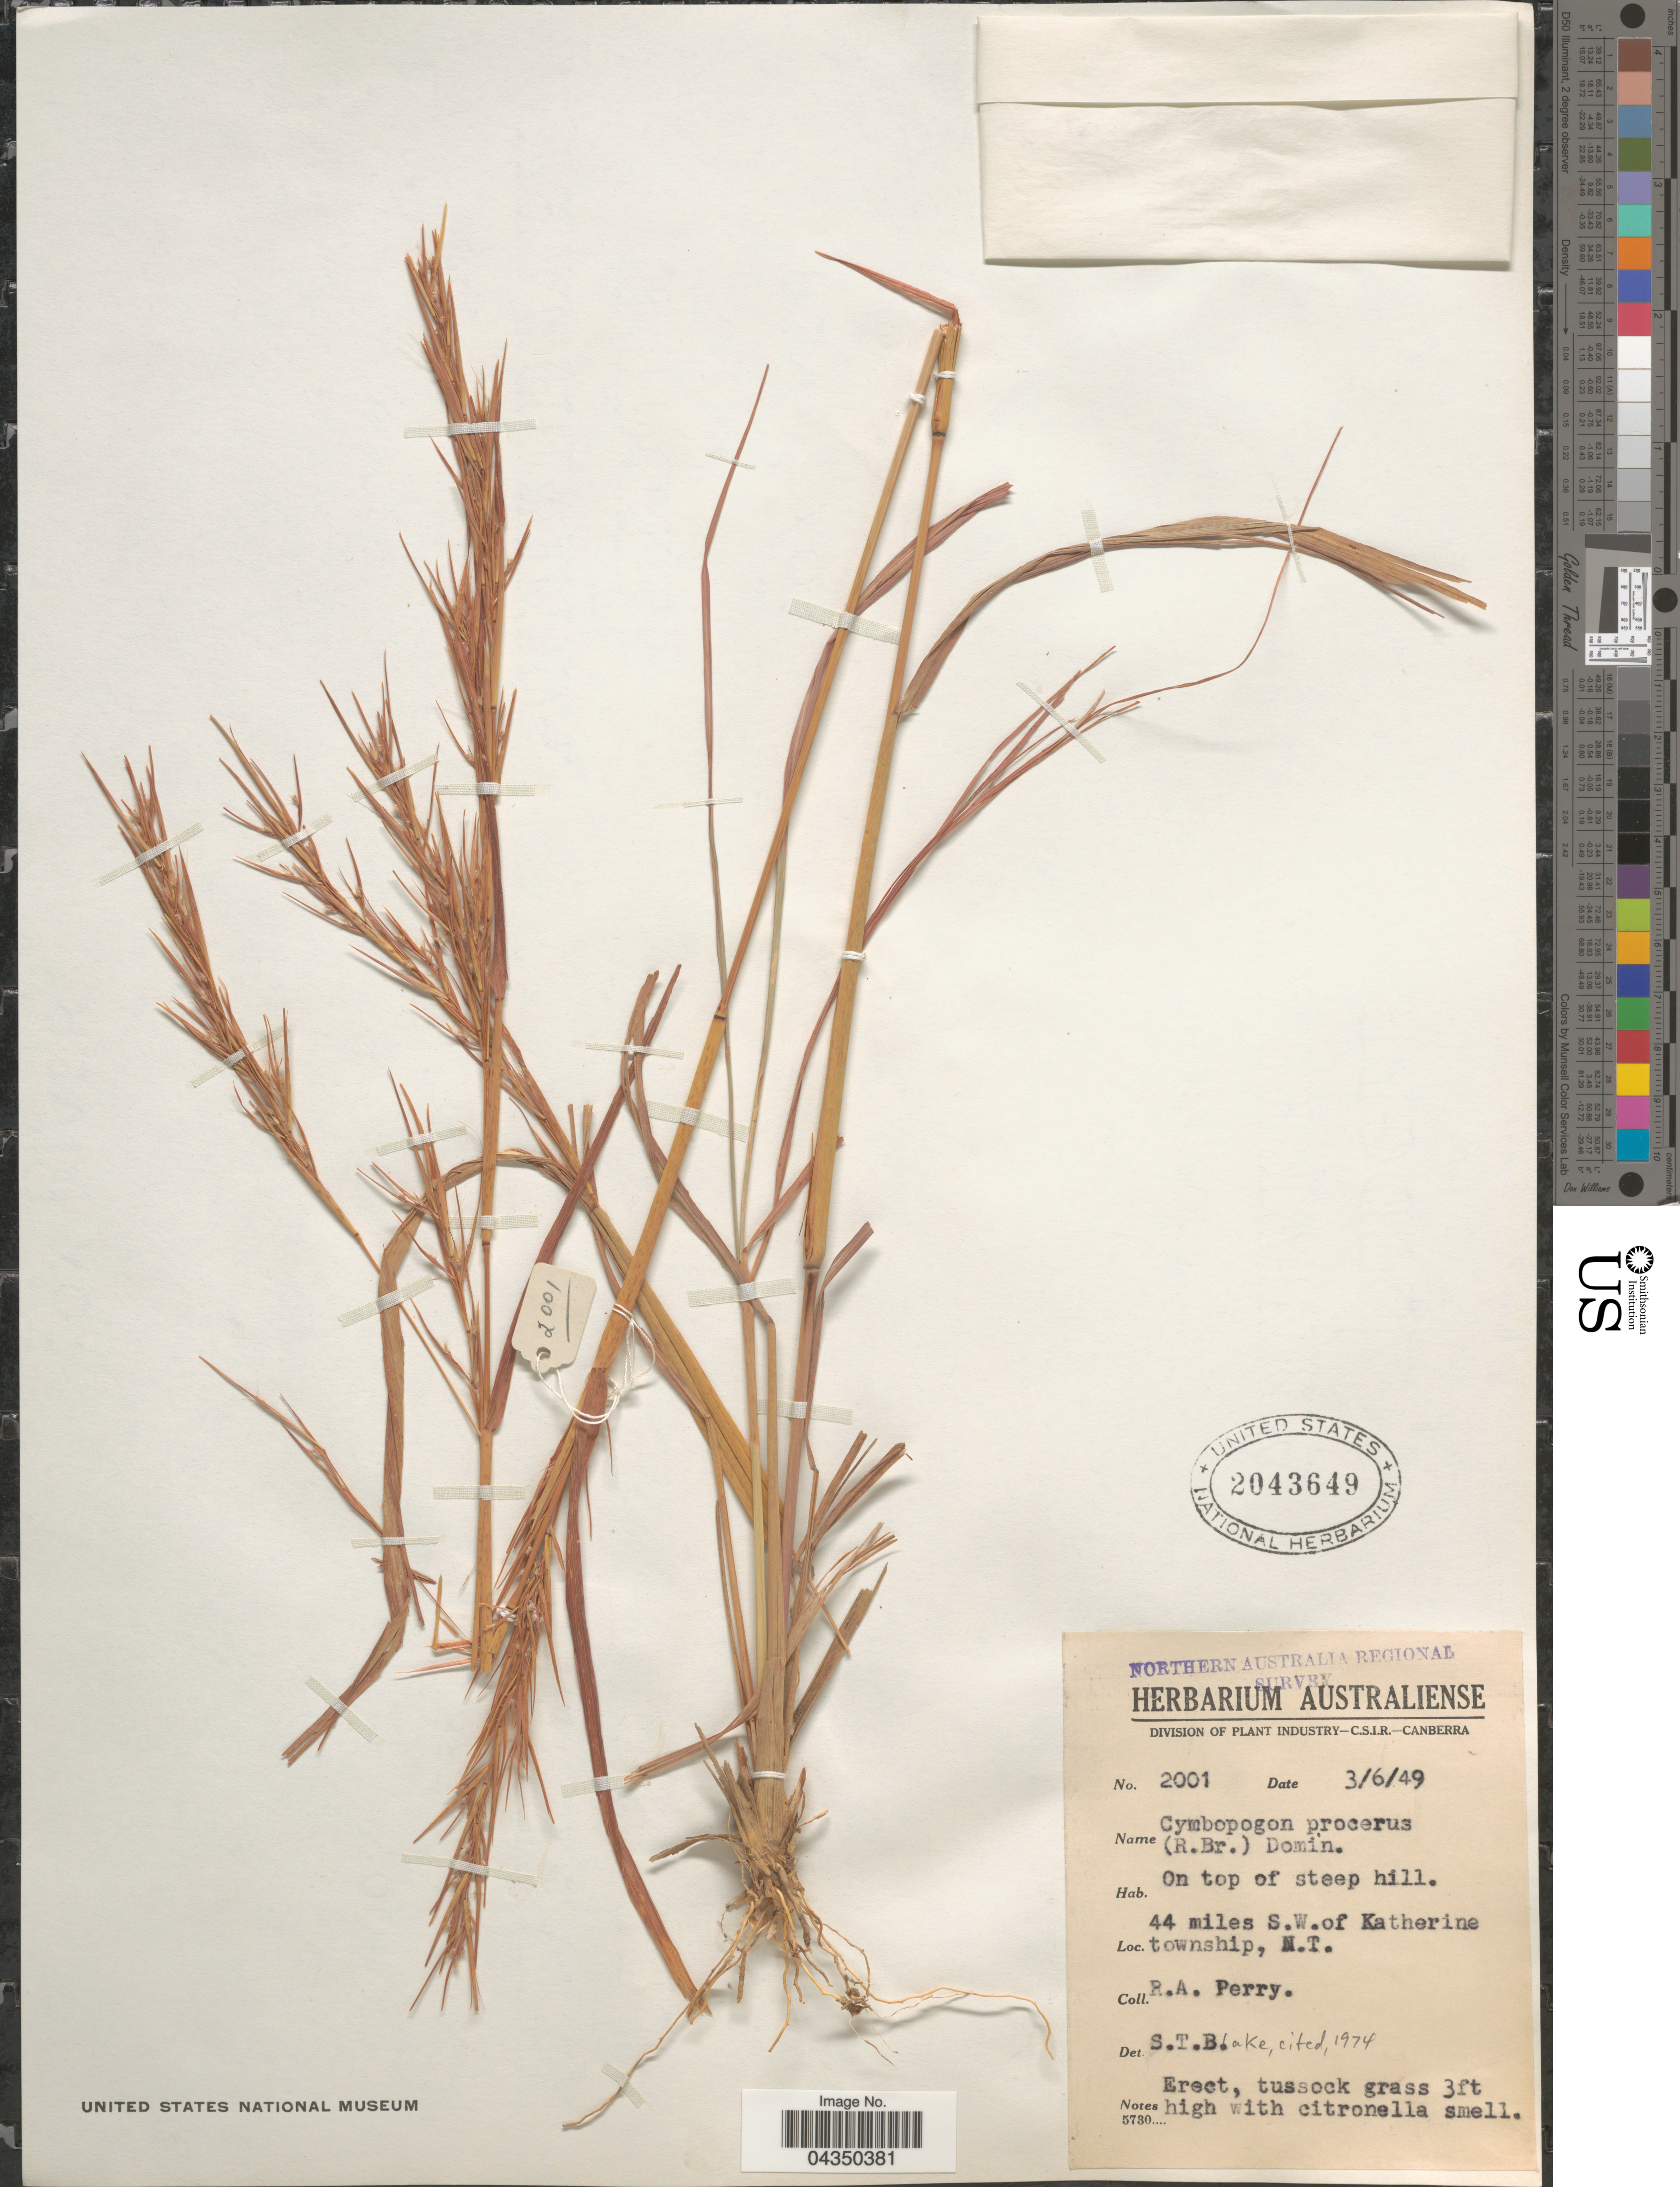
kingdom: Plantae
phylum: Tracheophyta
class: Liliopsida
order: Poales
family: Poaceae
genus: Cymbopogon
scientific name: Cymbopogon procerus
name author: Domin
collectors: Perry, R. A.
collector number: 2001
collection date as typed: Transcribed d/m/y: 3/6/49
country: Australia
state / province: Northern Territory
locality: Northern Australia Regional Survey. On top of steep hill. 44 miles S.W. of Katherine township.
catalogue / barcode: US 2043649